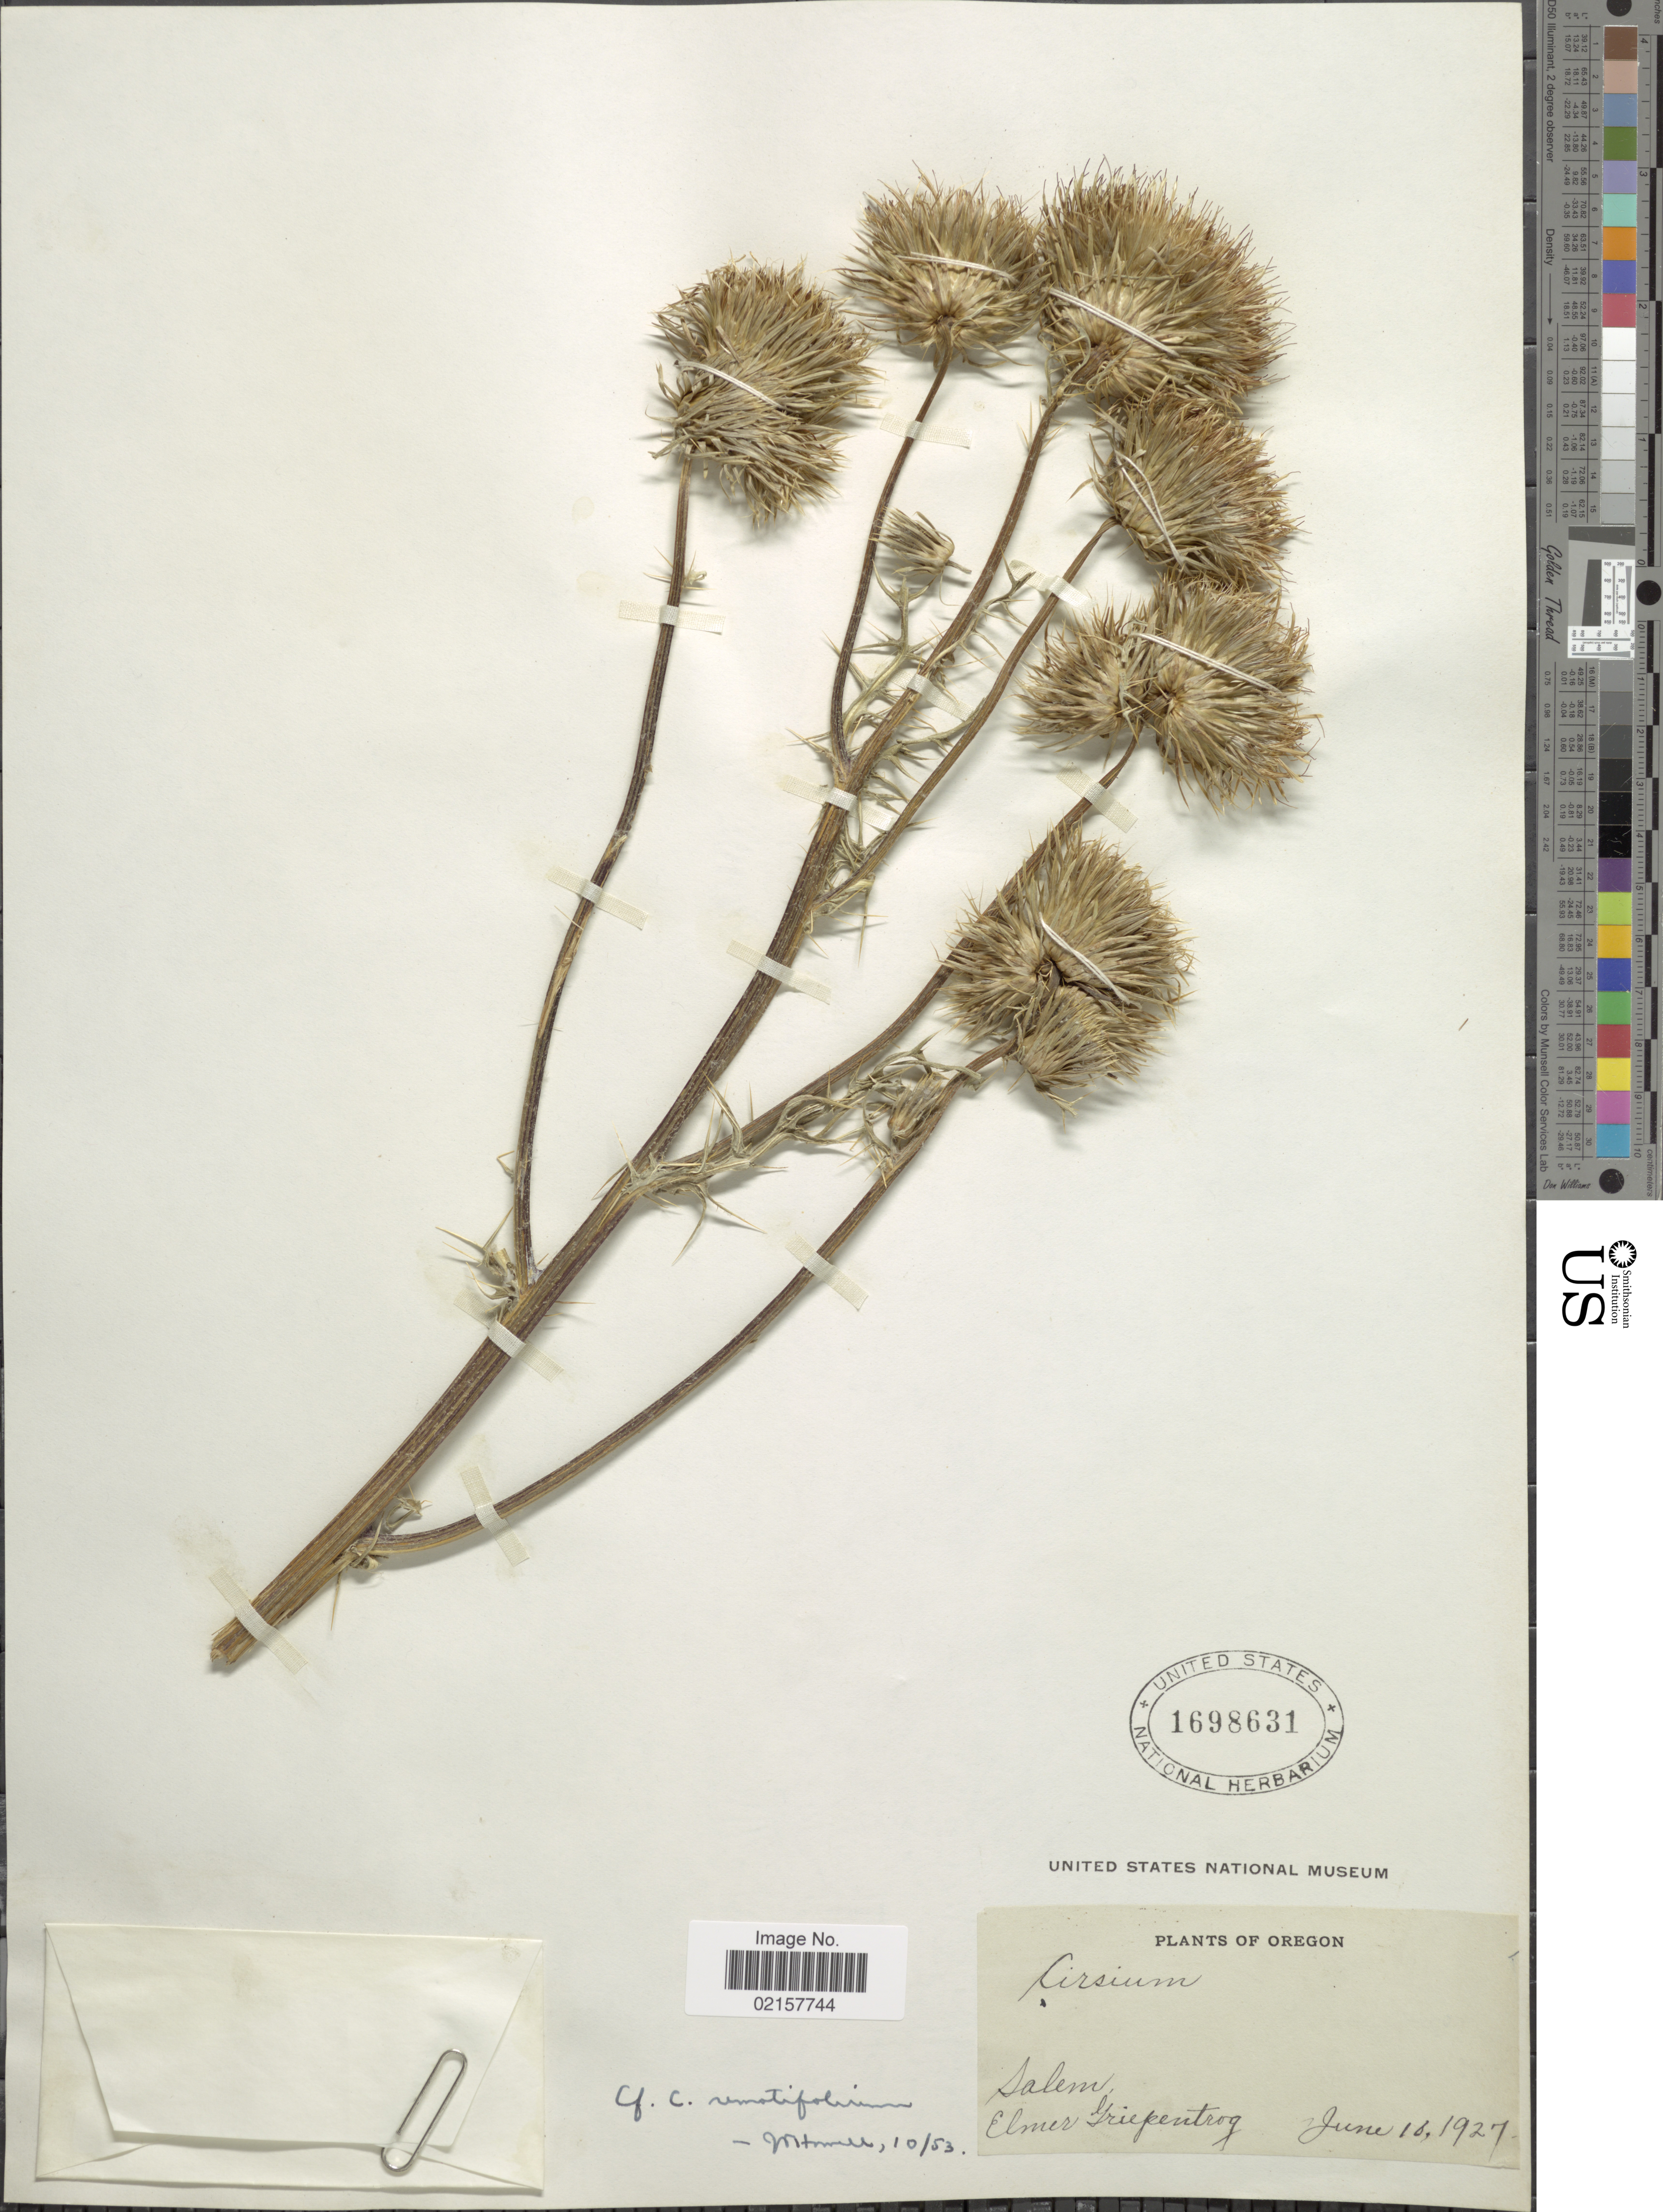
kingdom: Plantae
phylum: Tracheophyta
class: Magnoliopsida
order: Asterales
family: Asteraceae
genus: Cirsium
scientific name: Cirsium remotifolium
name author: (Hook.) DC.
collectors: E. Griepentrog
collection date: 1927-06-10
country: United States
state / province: Oregon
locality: Salem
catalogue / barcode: US 1698631